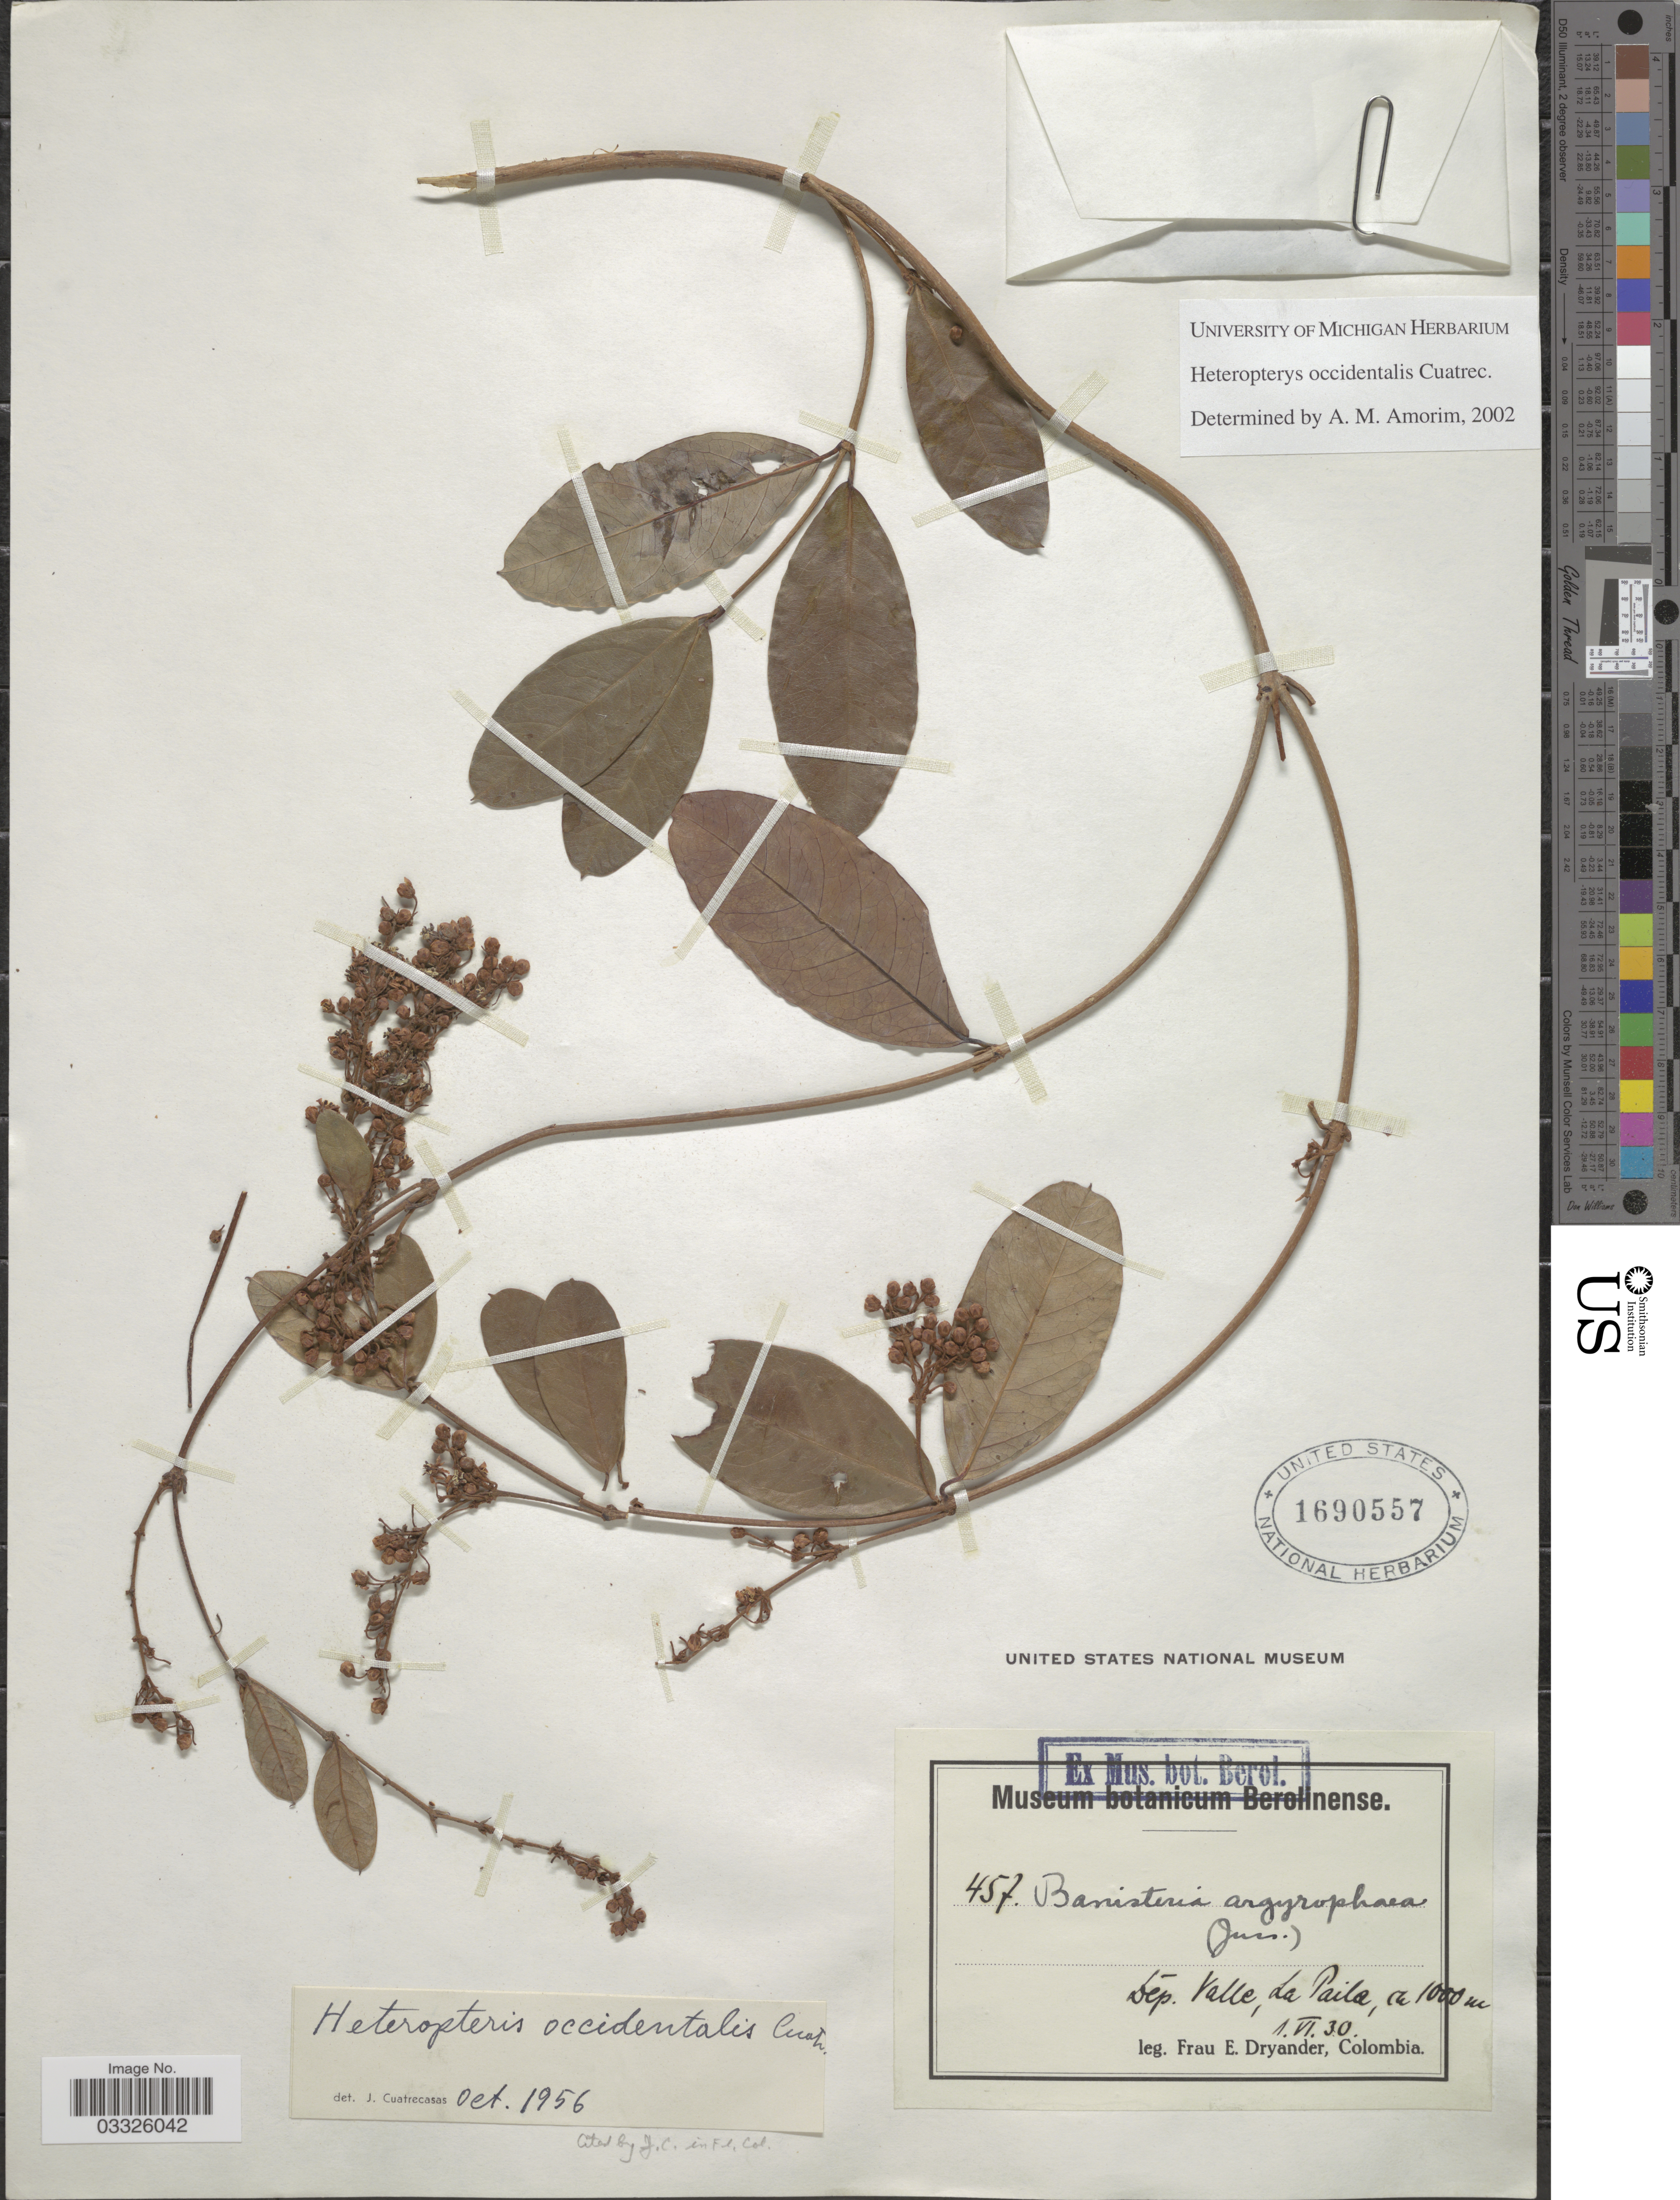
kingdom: Plantae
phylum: Tracheophyta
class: Magnoliopsida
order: Malpighiales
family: Malpighiaceae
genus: Heteropterys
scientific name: Heteropterys occidentalis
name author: Cuatrec.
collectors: F. Dryander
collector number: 457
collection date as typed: Transcribed d/m/y: 1/6/30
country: Colombia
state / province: Valle del Cauca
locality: Dep. Valle, La Paila.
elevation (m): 1000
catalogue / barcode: US 1690557